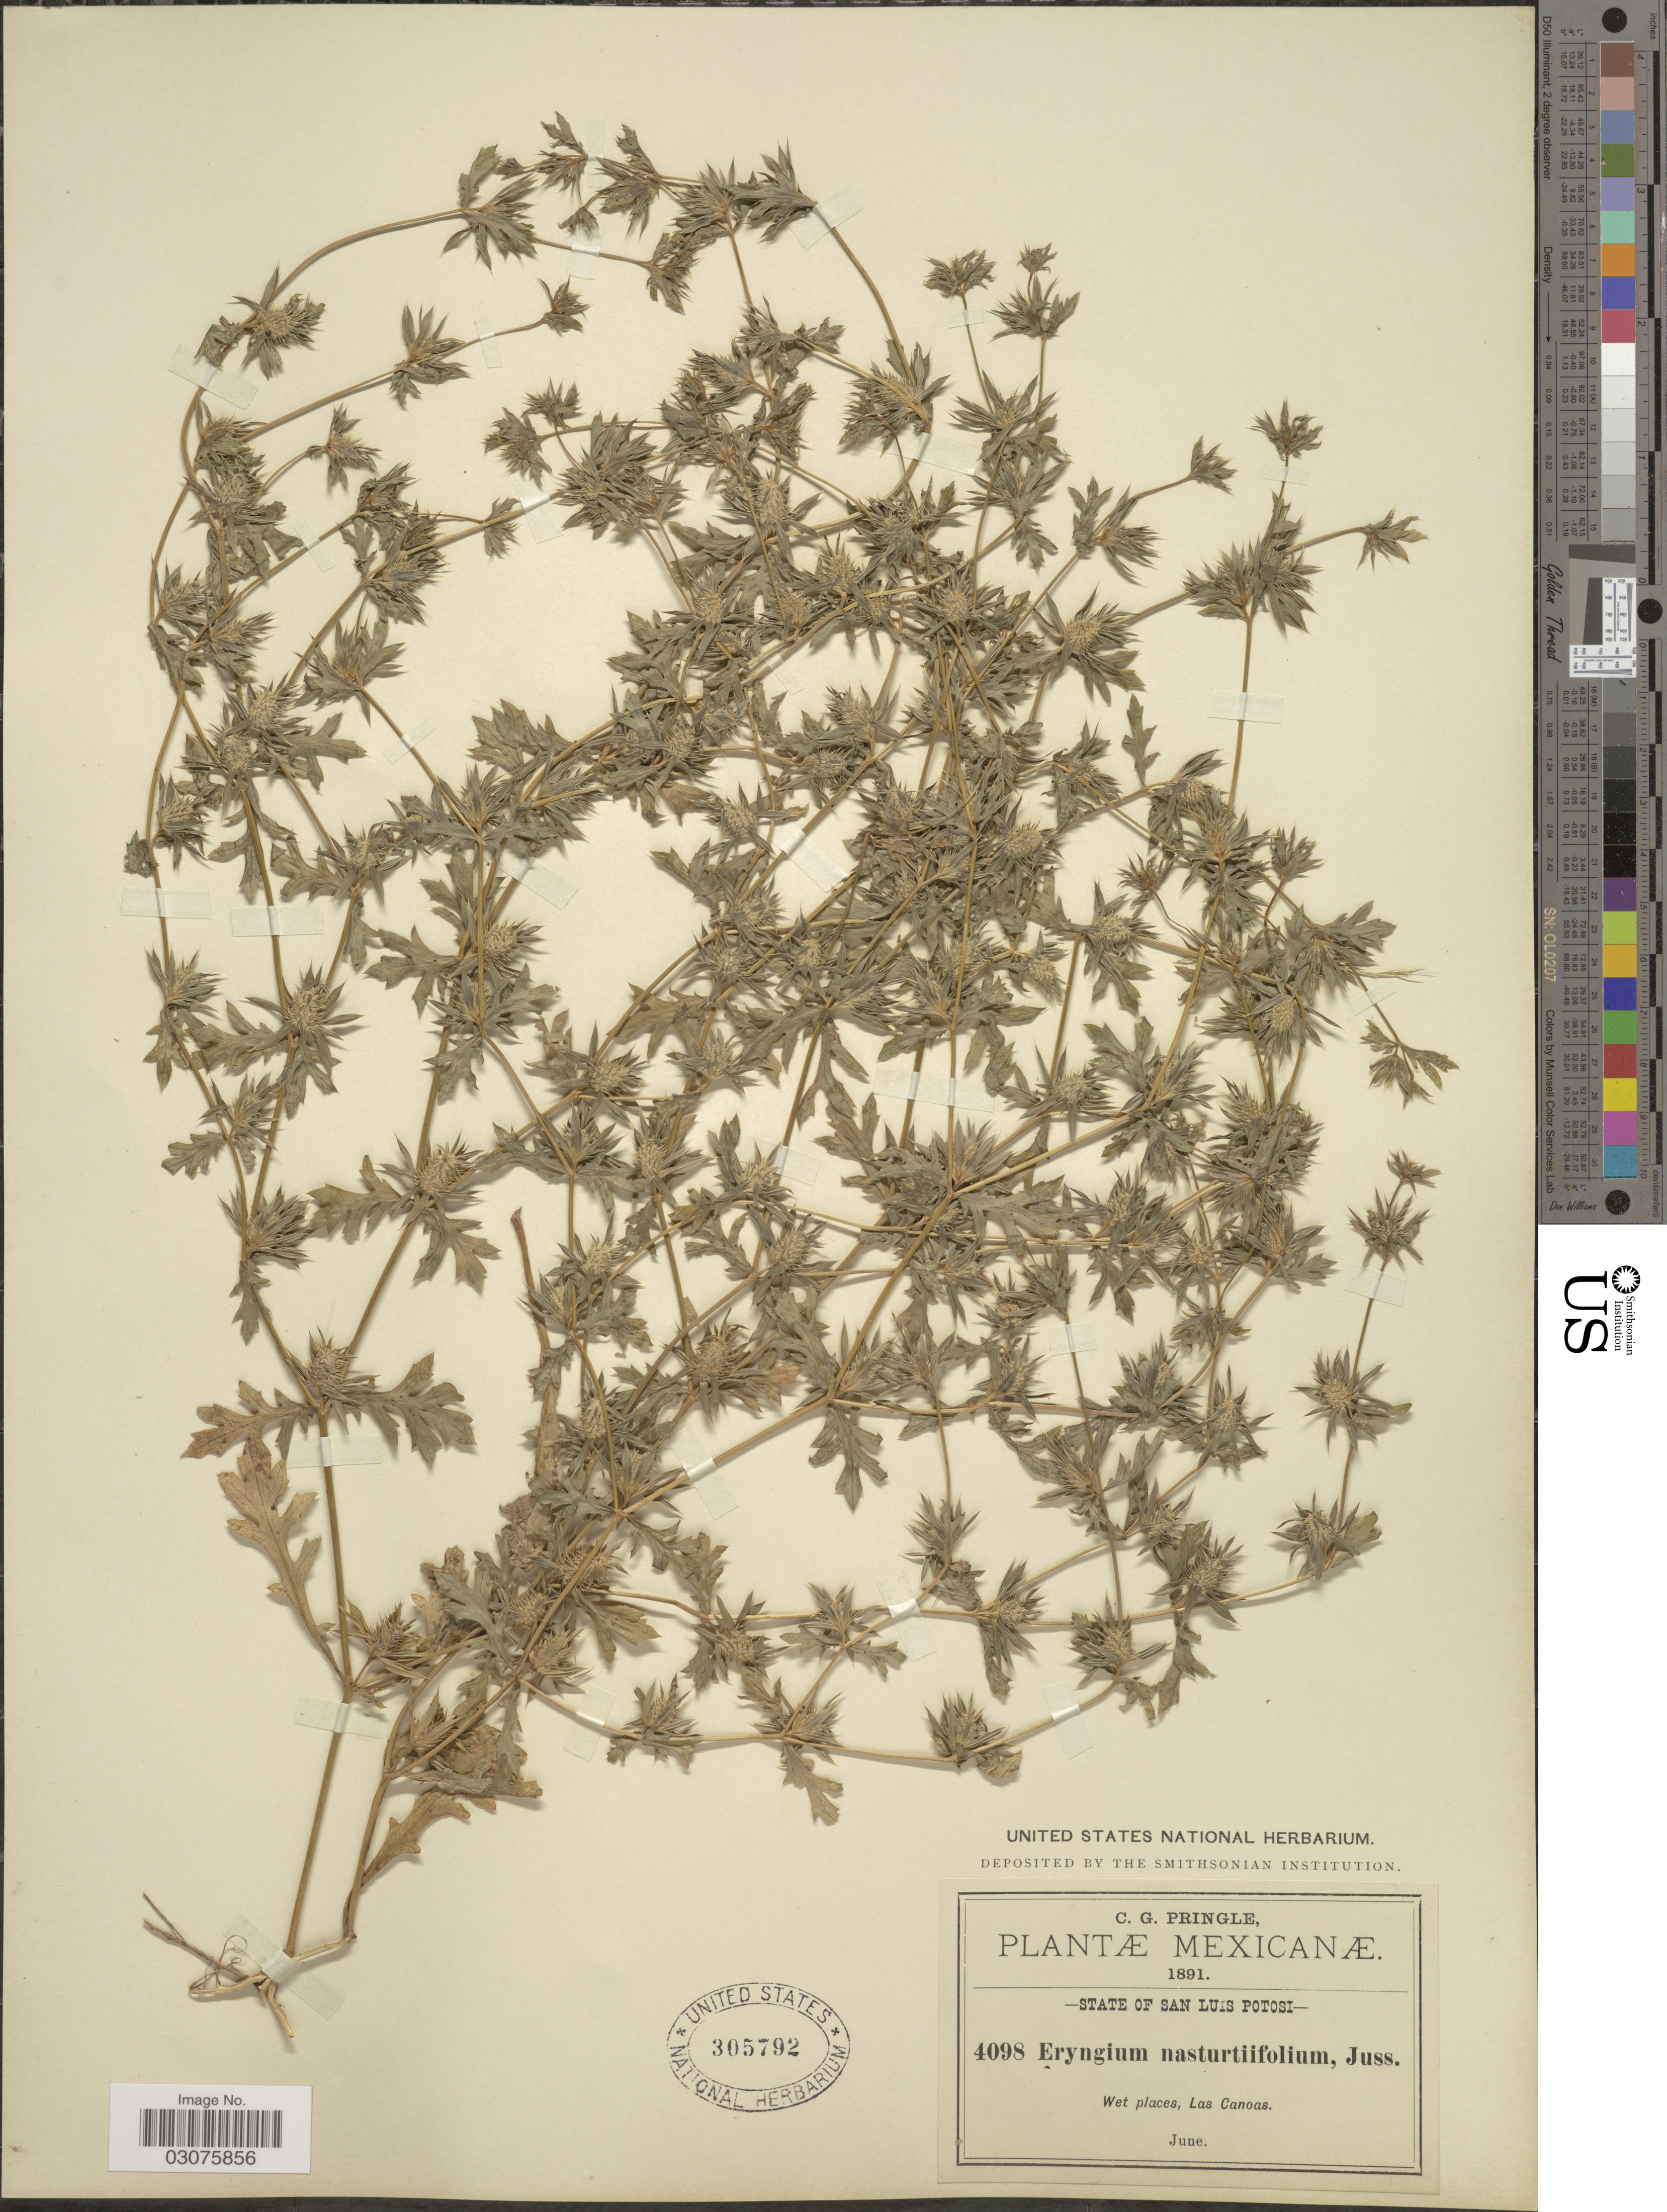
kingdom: Plantae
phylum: Tracheophyta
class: Magnoliopsida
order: Apiales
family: Apiaceae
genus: Eryngium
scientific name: Eryngium nasturtiifolium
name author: Juss. ex F. Delaroche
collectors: C. G. Pringle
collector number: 4098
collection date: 1891-06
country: Mexico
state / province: San Luis Potosí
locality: State of San Luis Potosi. Wet places, Las Canoas.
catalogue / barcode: US 305792